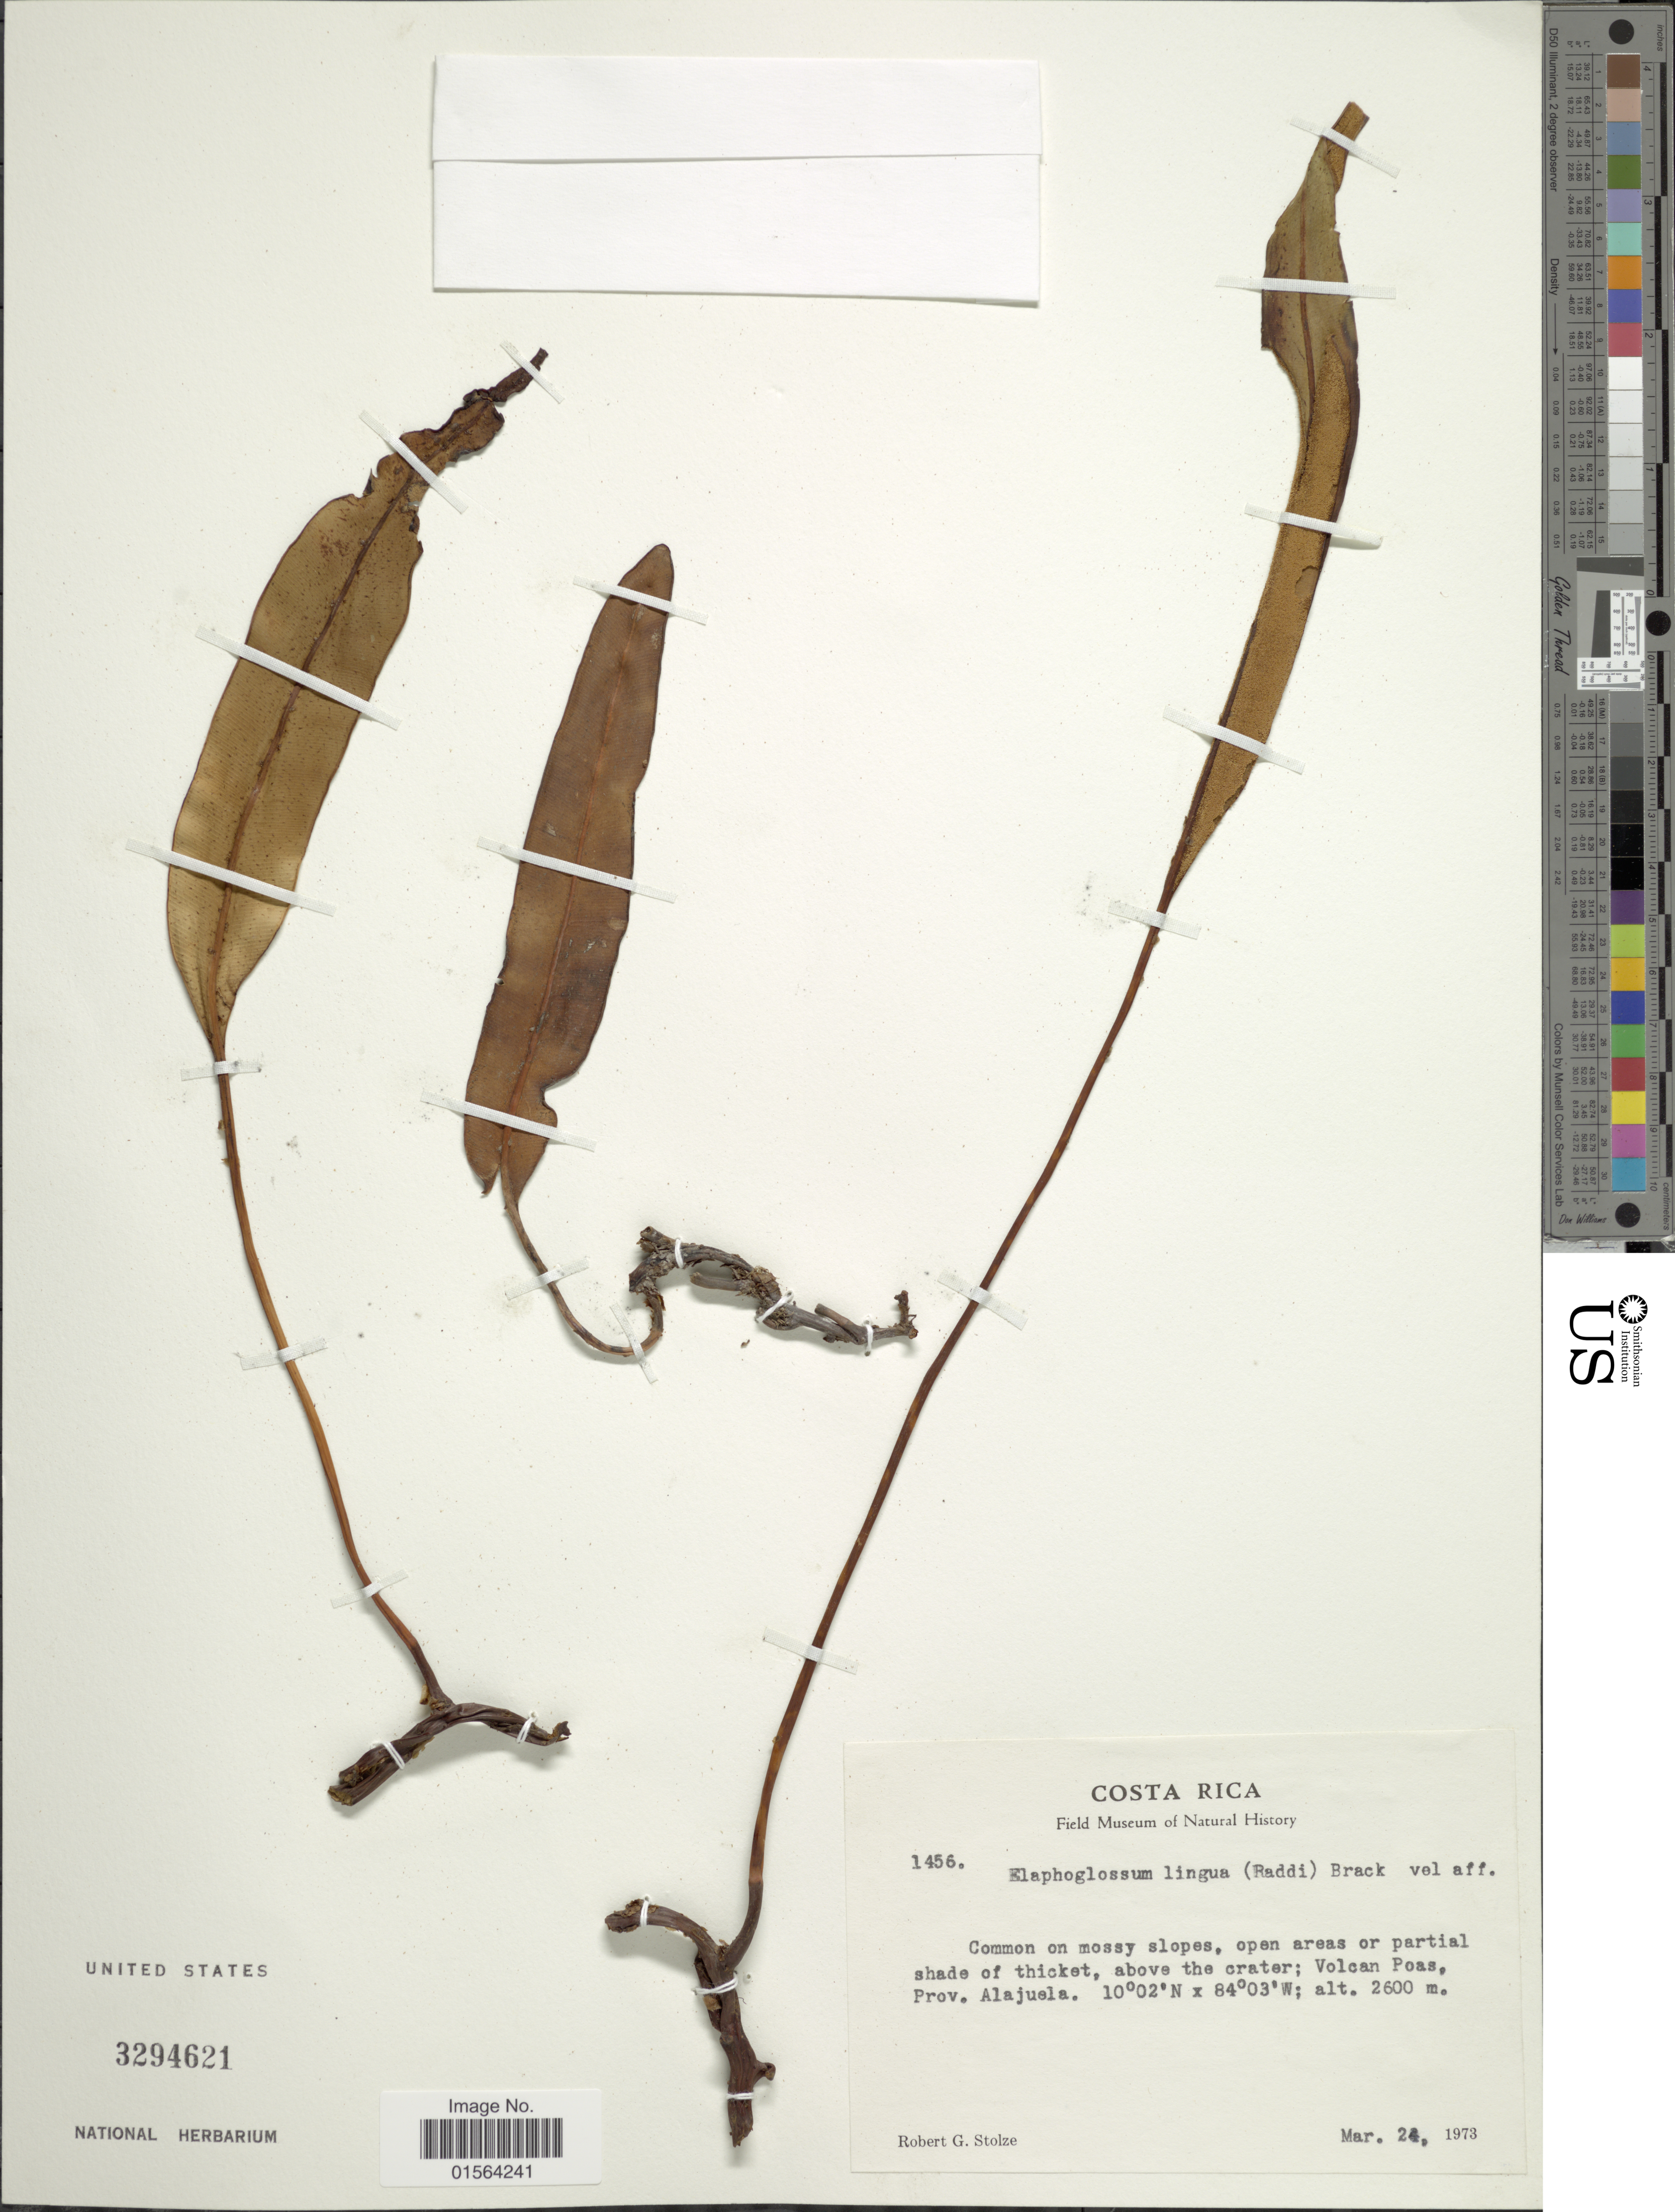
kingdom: Plantae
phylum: Tracheophyta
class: Polypodiopsida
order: Polypodiales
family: Dryopteridaceae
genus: Elaphoglossum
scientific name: Elaphoglossum lingua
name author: (C. Presl) Brack.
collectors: R. G. Stolze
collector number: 1456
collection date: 1973-03-24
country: Costa Rica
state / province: Alajuela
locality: Volcan Poas, Prov. Alajuela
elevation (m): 2600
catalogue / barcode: US 3294621